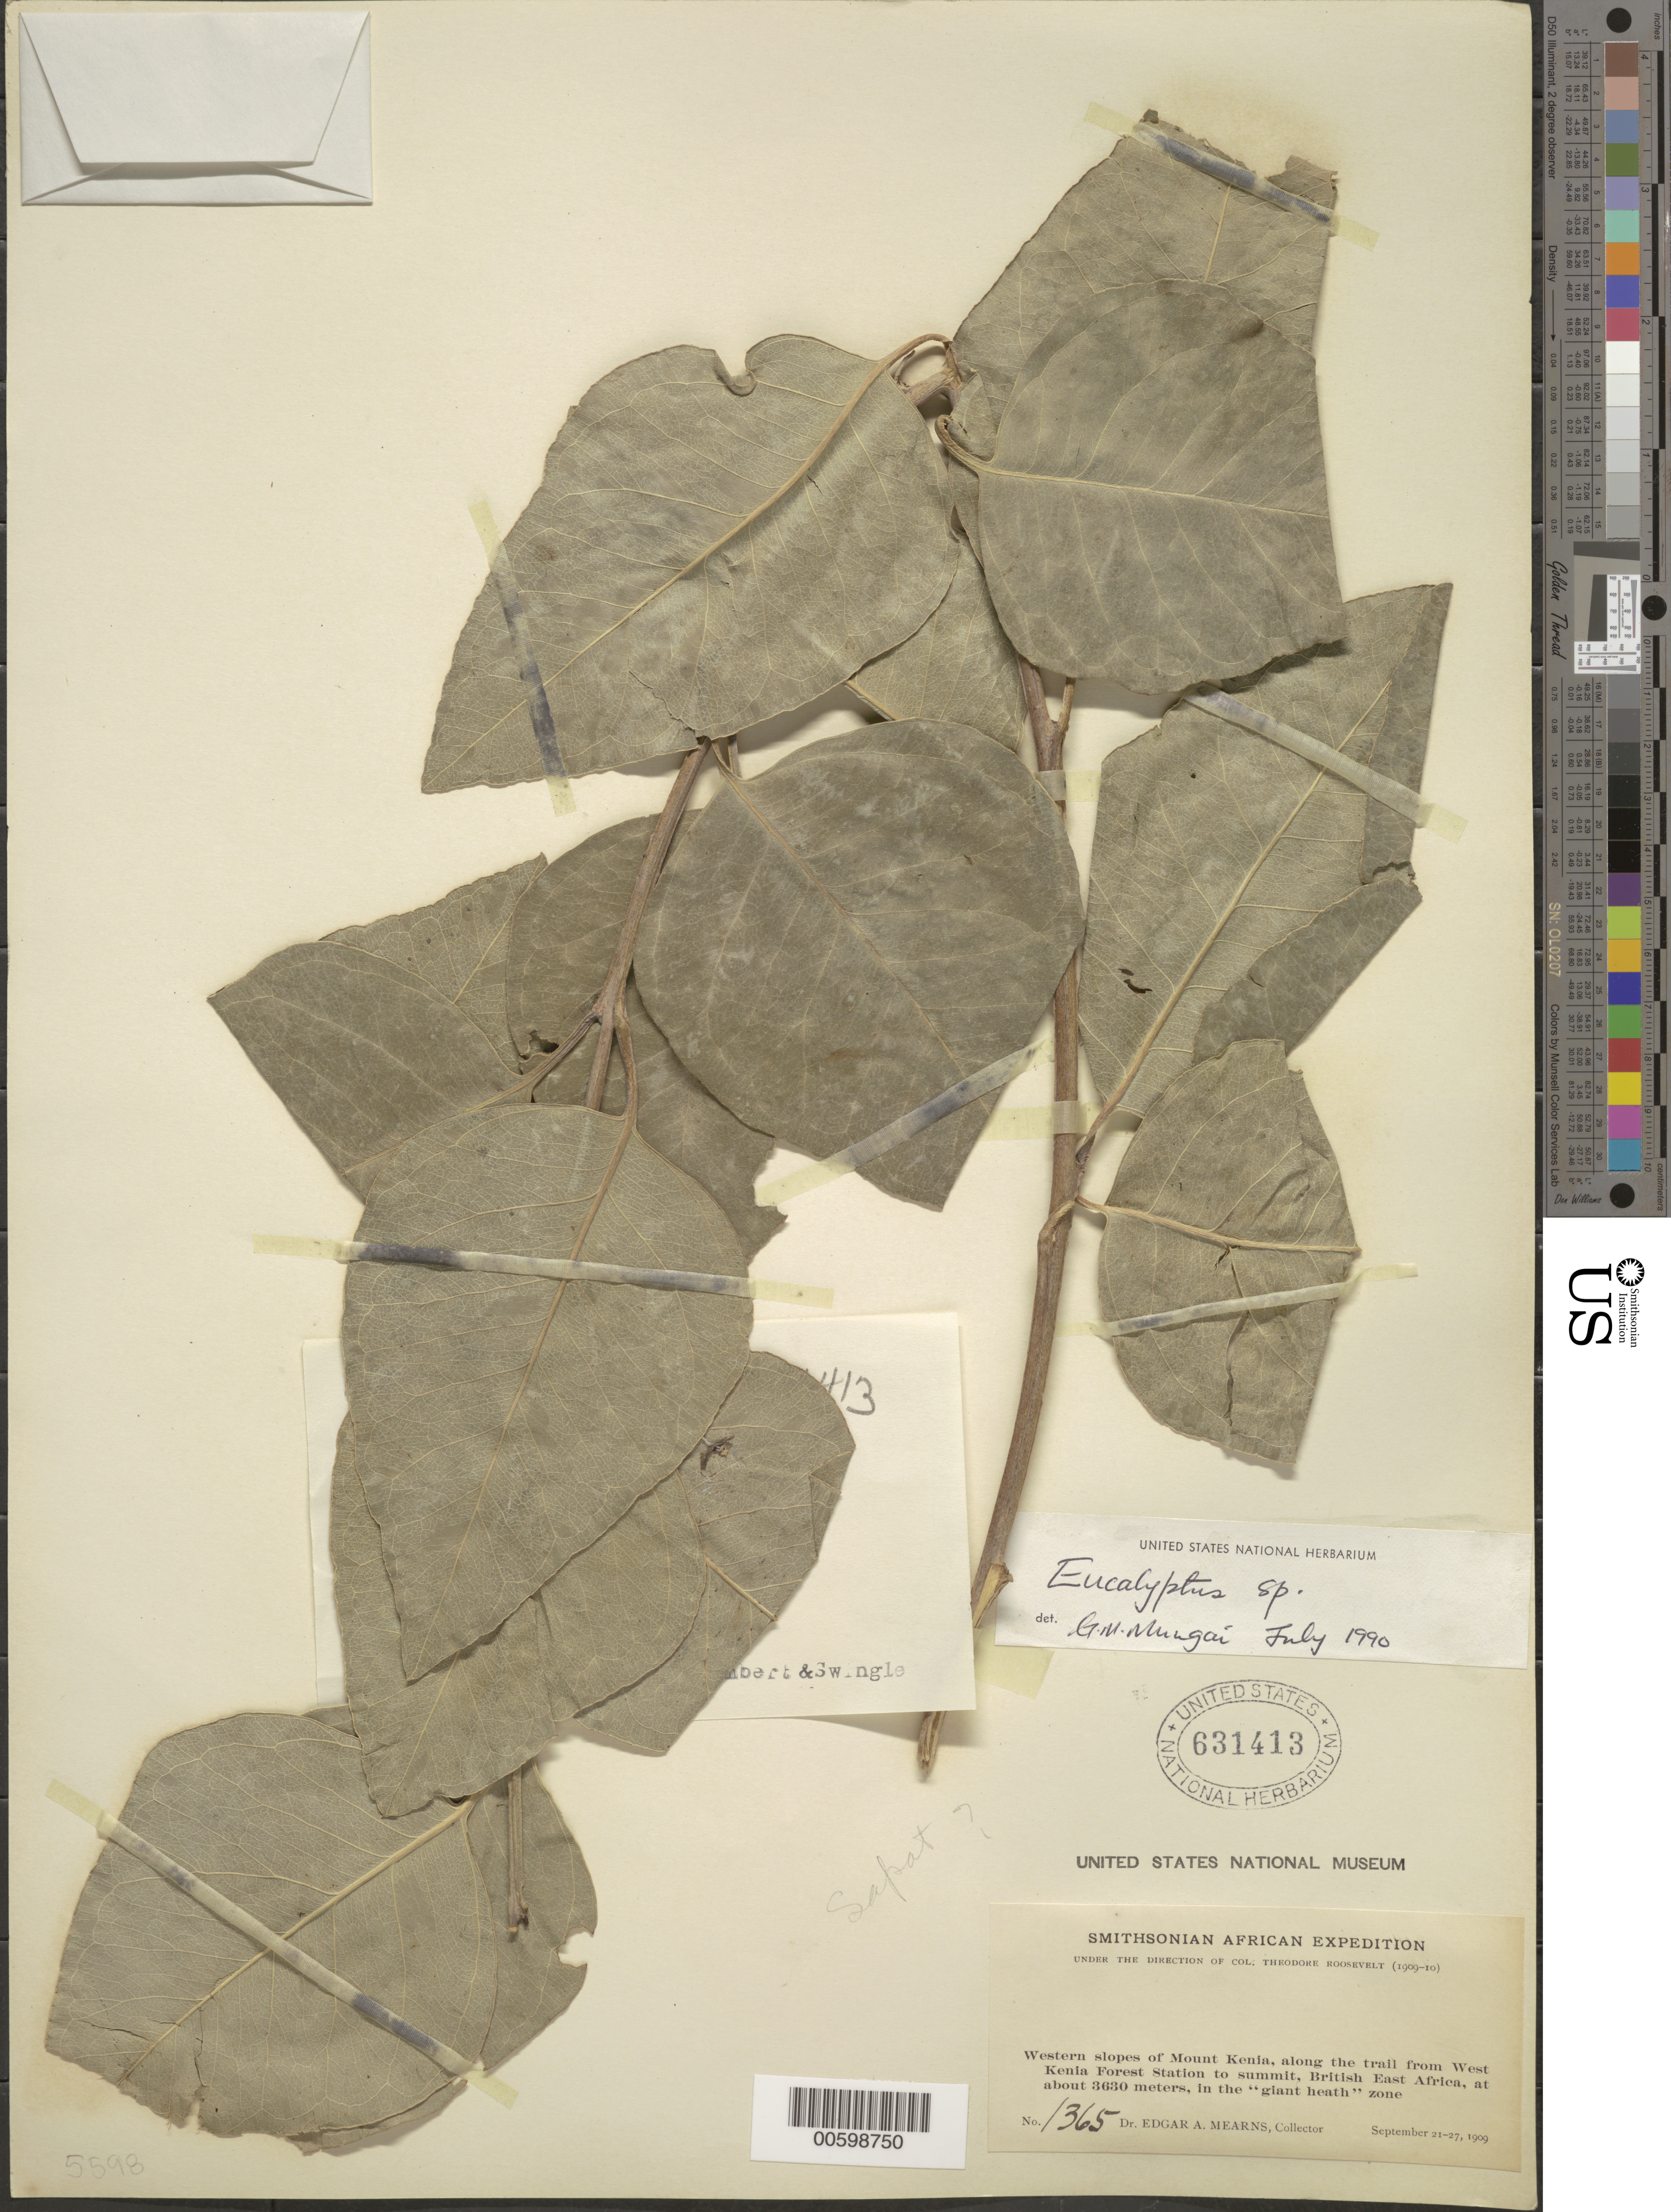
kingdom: Plantae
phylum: Tracheophyta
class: Magnoliopsida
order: Myrtales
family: Myrtaceae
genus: Eucalyptus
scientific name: Eucalyptus sp.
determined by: Mungai, G. M.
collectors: E. A. Mearns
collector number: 1365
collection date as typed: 21 Sep 1909 to 27 Sep 1909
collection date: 1909-09-21/1909-09-27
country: Kenya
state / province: Nyeri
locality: Western slopes of mount Kenya, along the trail from West Kenya forest station to summit, in the "giant health" zone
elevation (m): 3630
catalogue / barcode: US 631413